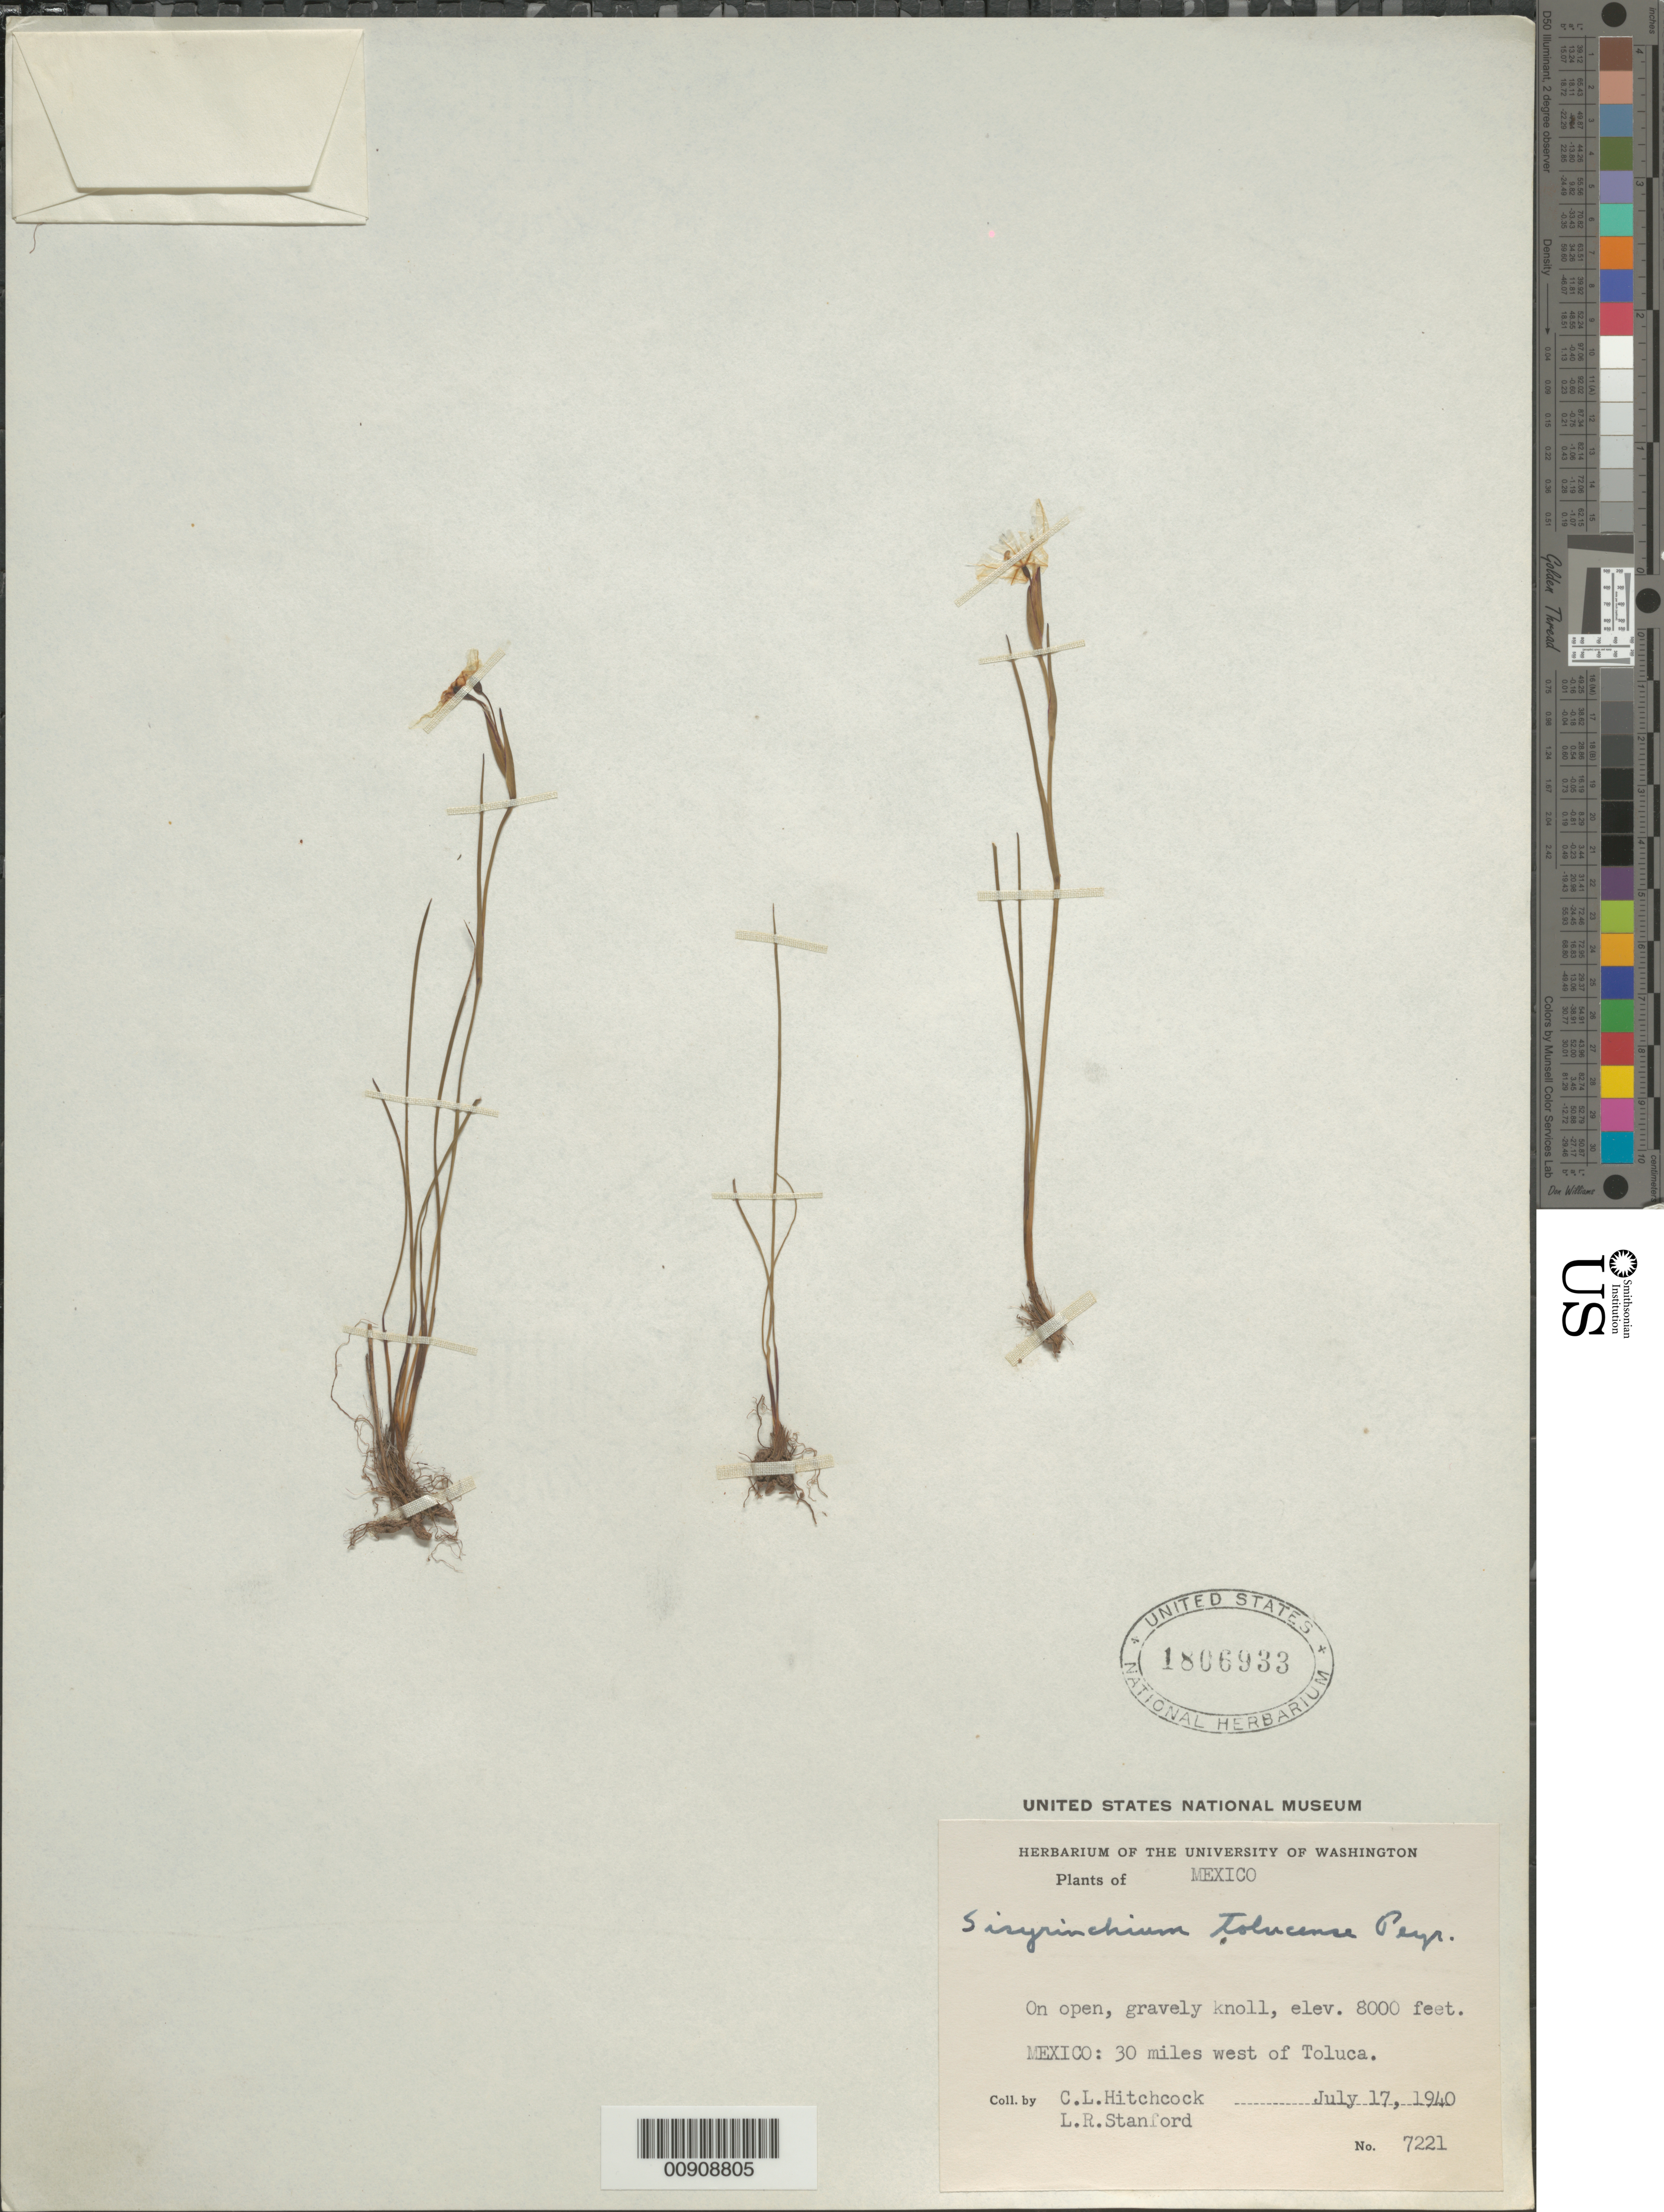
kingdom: Plantae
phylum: Tracheophyta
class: Liliopsida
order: Asparagales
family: Iridaceae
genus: Sisyrinchium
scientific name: Sisyrinchium tolucense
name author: Peyr.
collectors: C. L. Hitchcock & L. R. Stanford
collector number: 7221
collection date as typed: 17 Jul 1940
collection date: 1940-07-17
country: Mexico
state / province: México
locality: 30 miles west of Toluca.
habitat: On open, gravely knoll.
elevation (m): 2438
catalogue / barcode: US 1806933